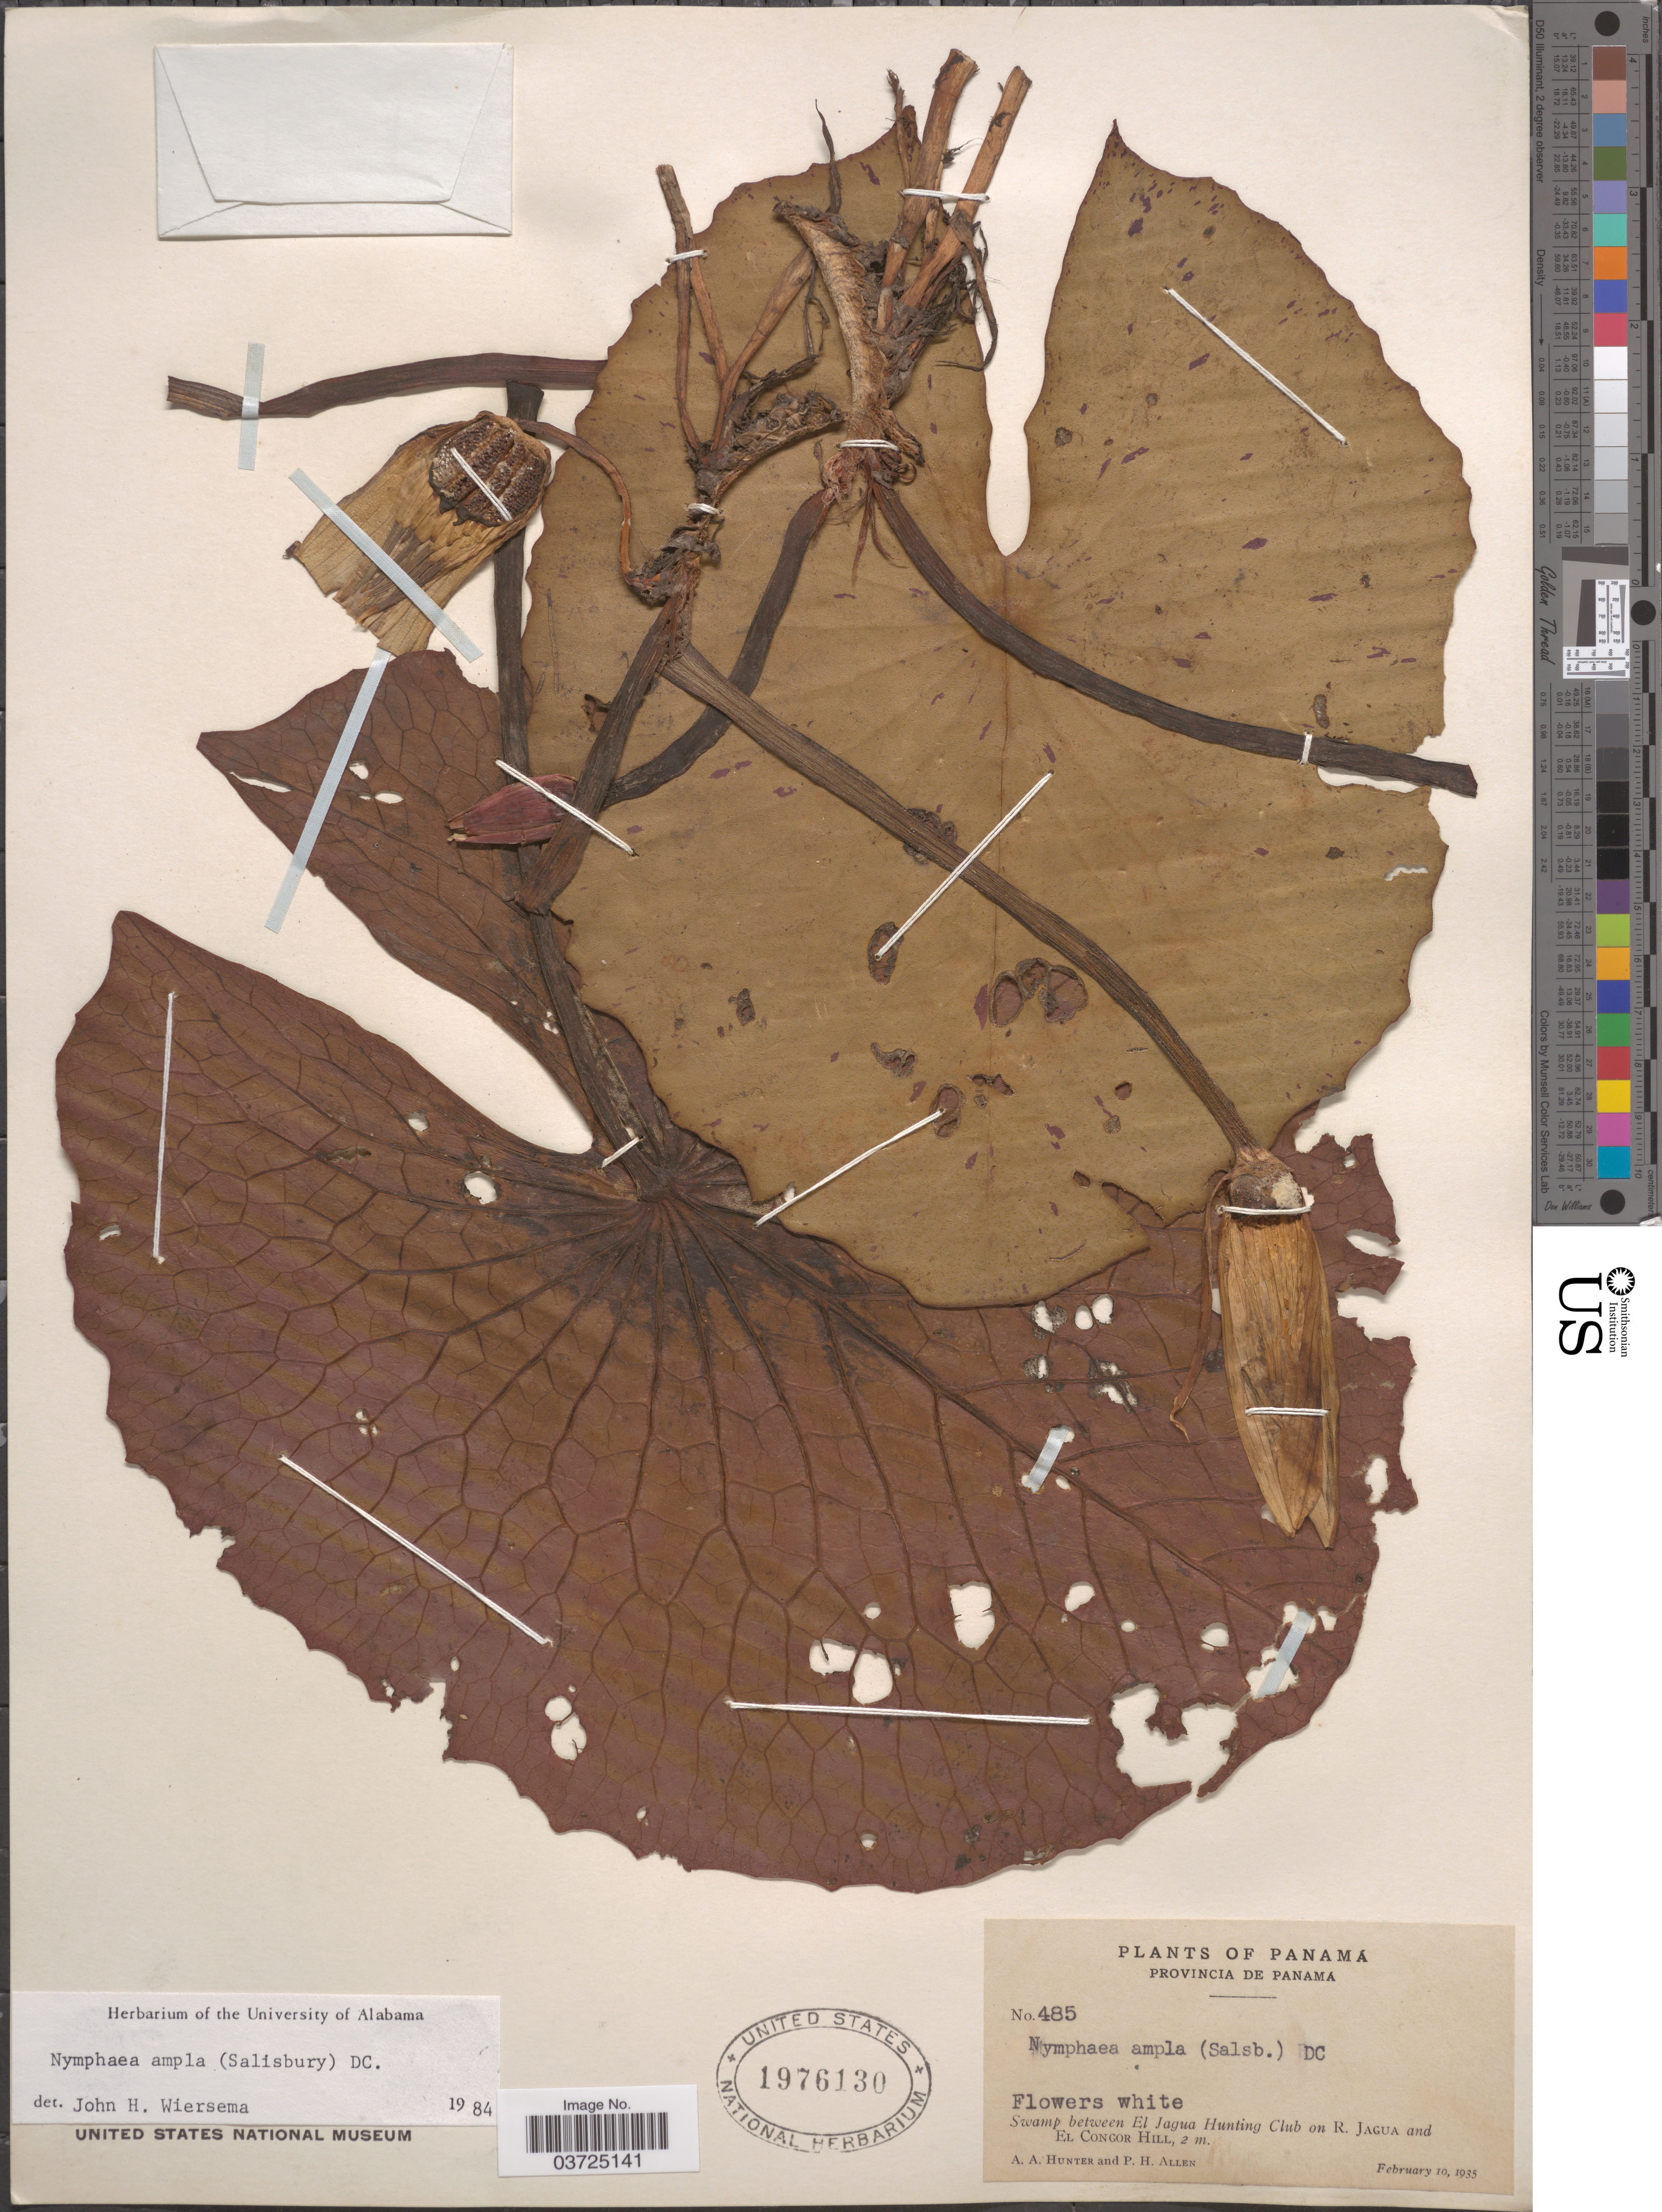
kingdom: Plantae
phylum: Tracheophyta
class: Magnoliopsida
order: Nymphaeales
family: Nymphaeaceae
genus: Nymphaea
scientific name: Nymphaea ampla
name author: (Salisb.) DC.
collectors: A. Hunter & P. H. Allen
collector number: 485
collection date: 1935-02-10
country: Panama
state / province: Panamá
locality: Swamp between El Jagua Hunting Club on R. Jagua and El Congor Hill.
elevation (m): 2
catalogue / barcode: US 1976130